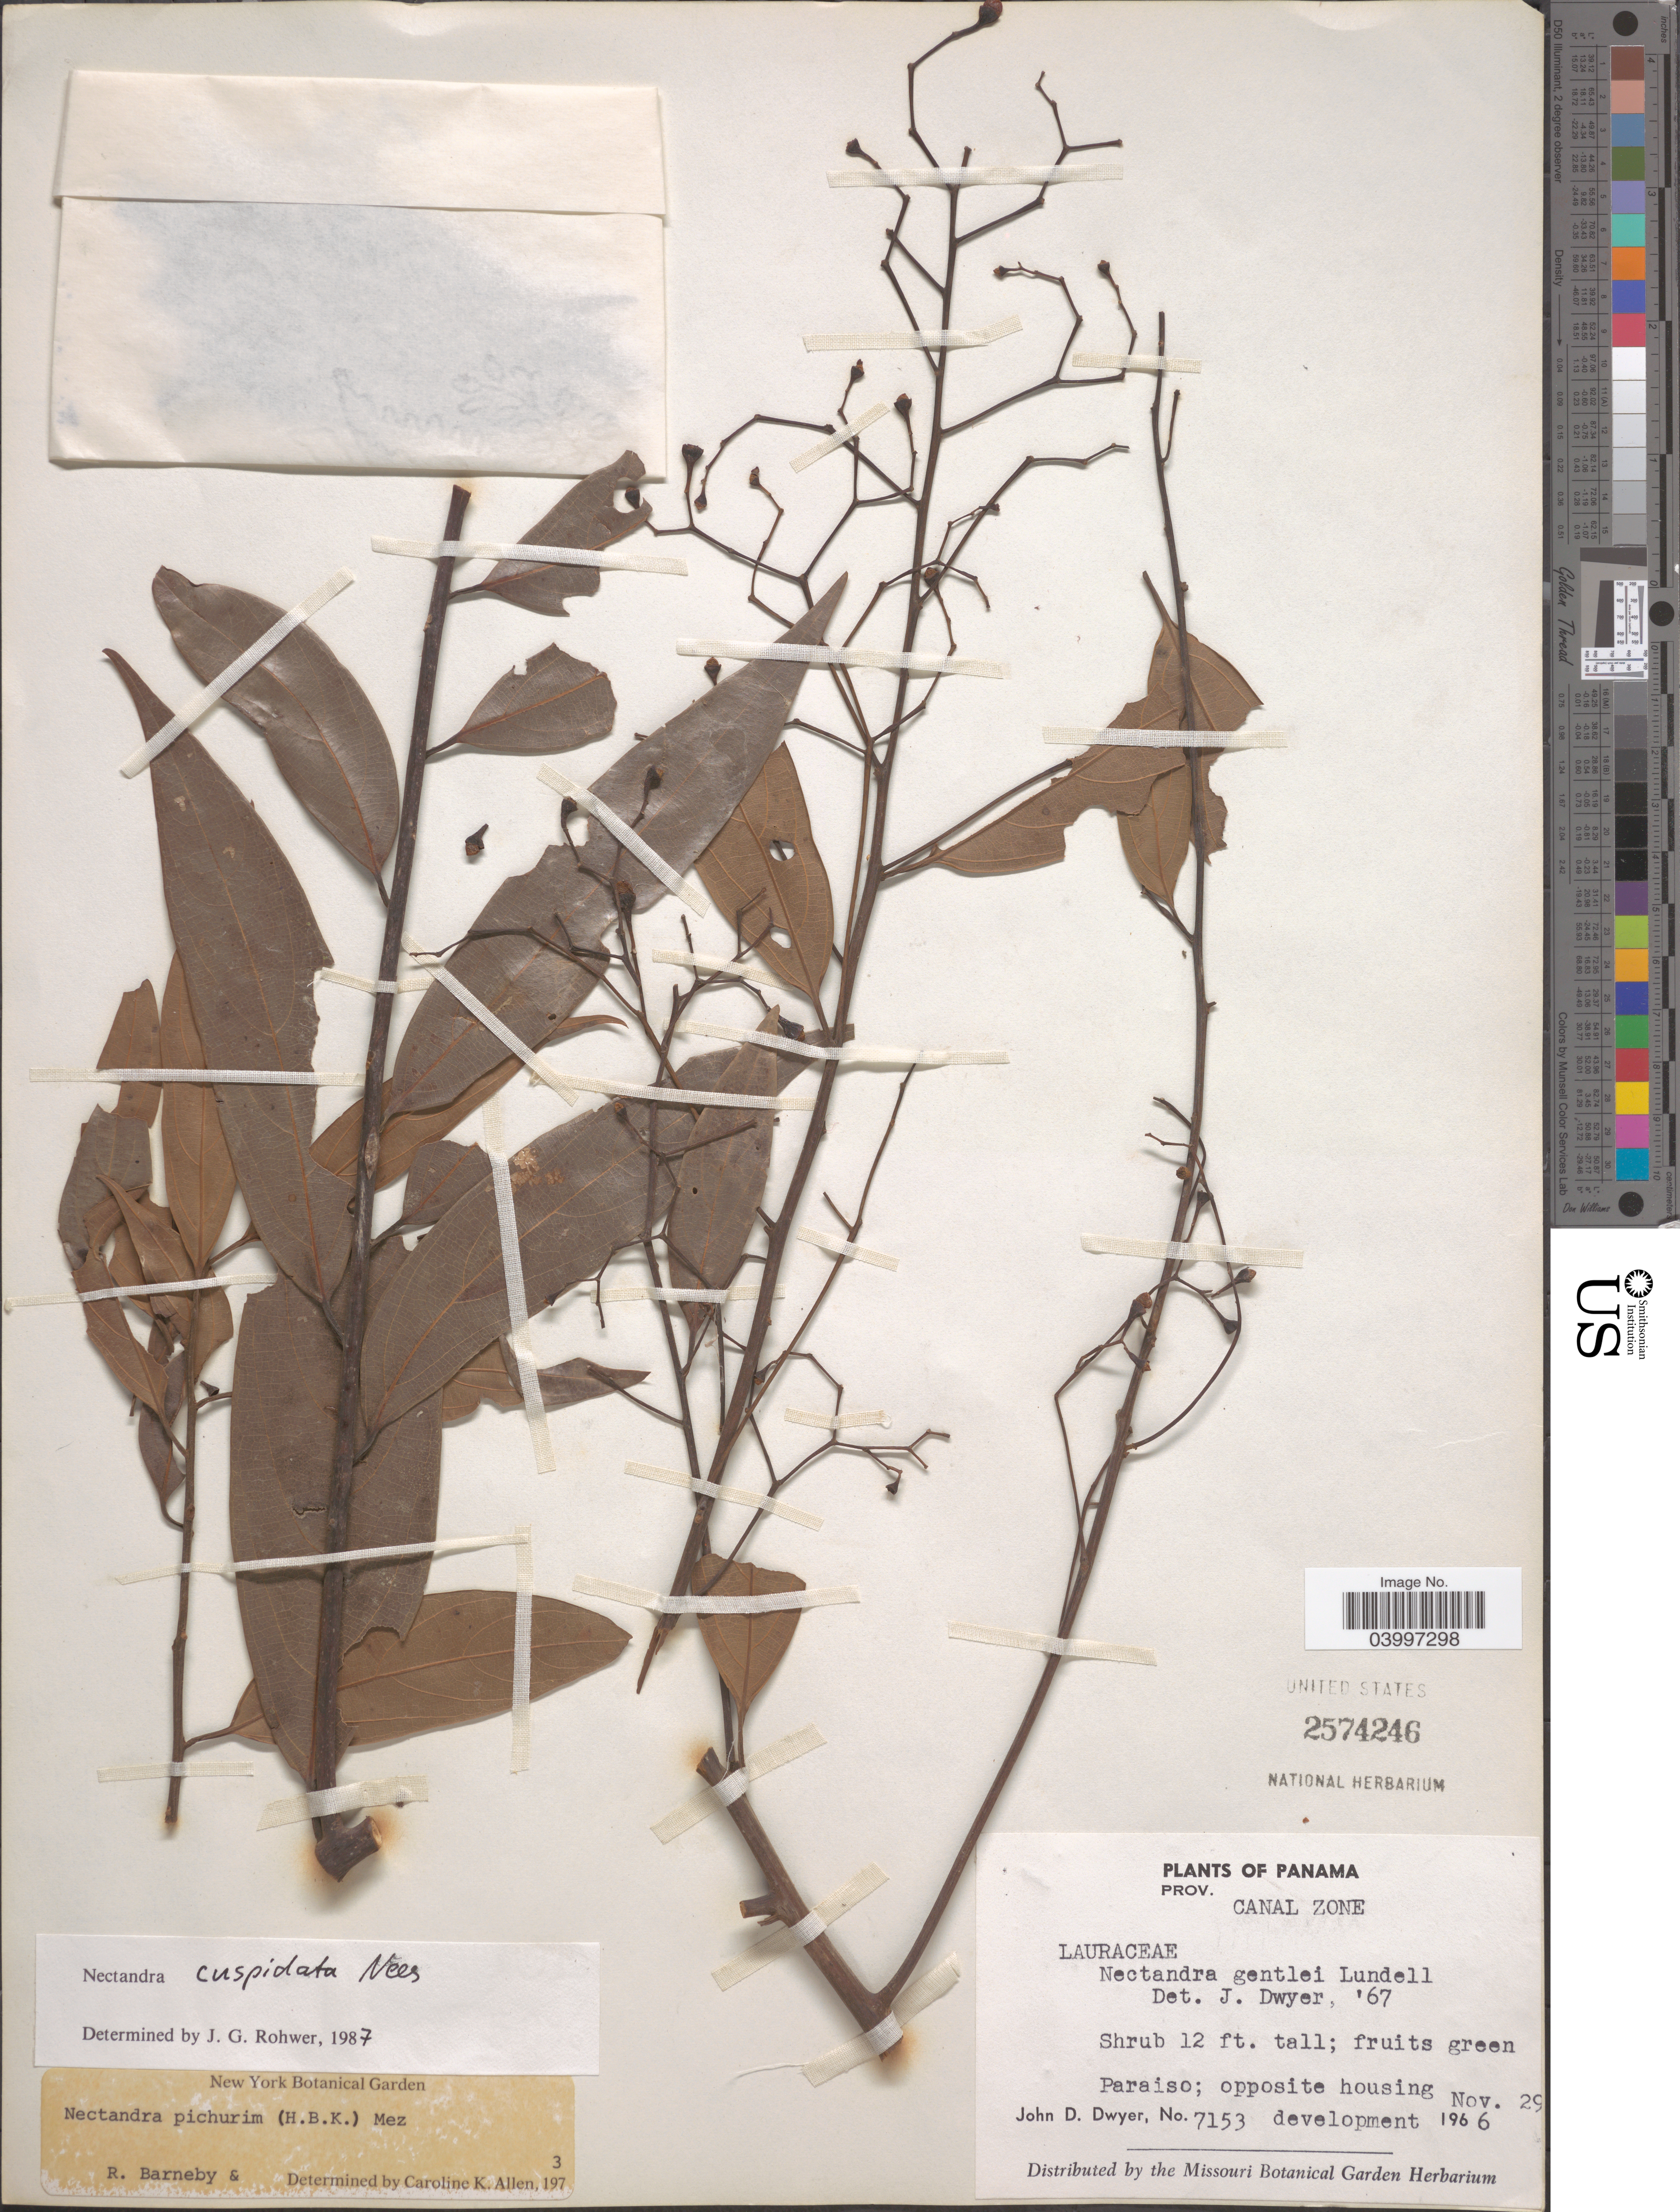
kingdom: Plantae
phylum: Tracheophyta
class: Magnoliopsida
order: Laurales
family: Lauraceae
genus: Nectandra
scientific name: Nectandra cuspidata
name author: Nees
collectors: J. D. Dwyer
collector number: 7153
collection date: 1966-11-29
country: Panama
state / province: Colón / Panamá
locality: Prov. Canal Zone. Paraiso; opposite housing development.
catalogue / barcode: US 2574246